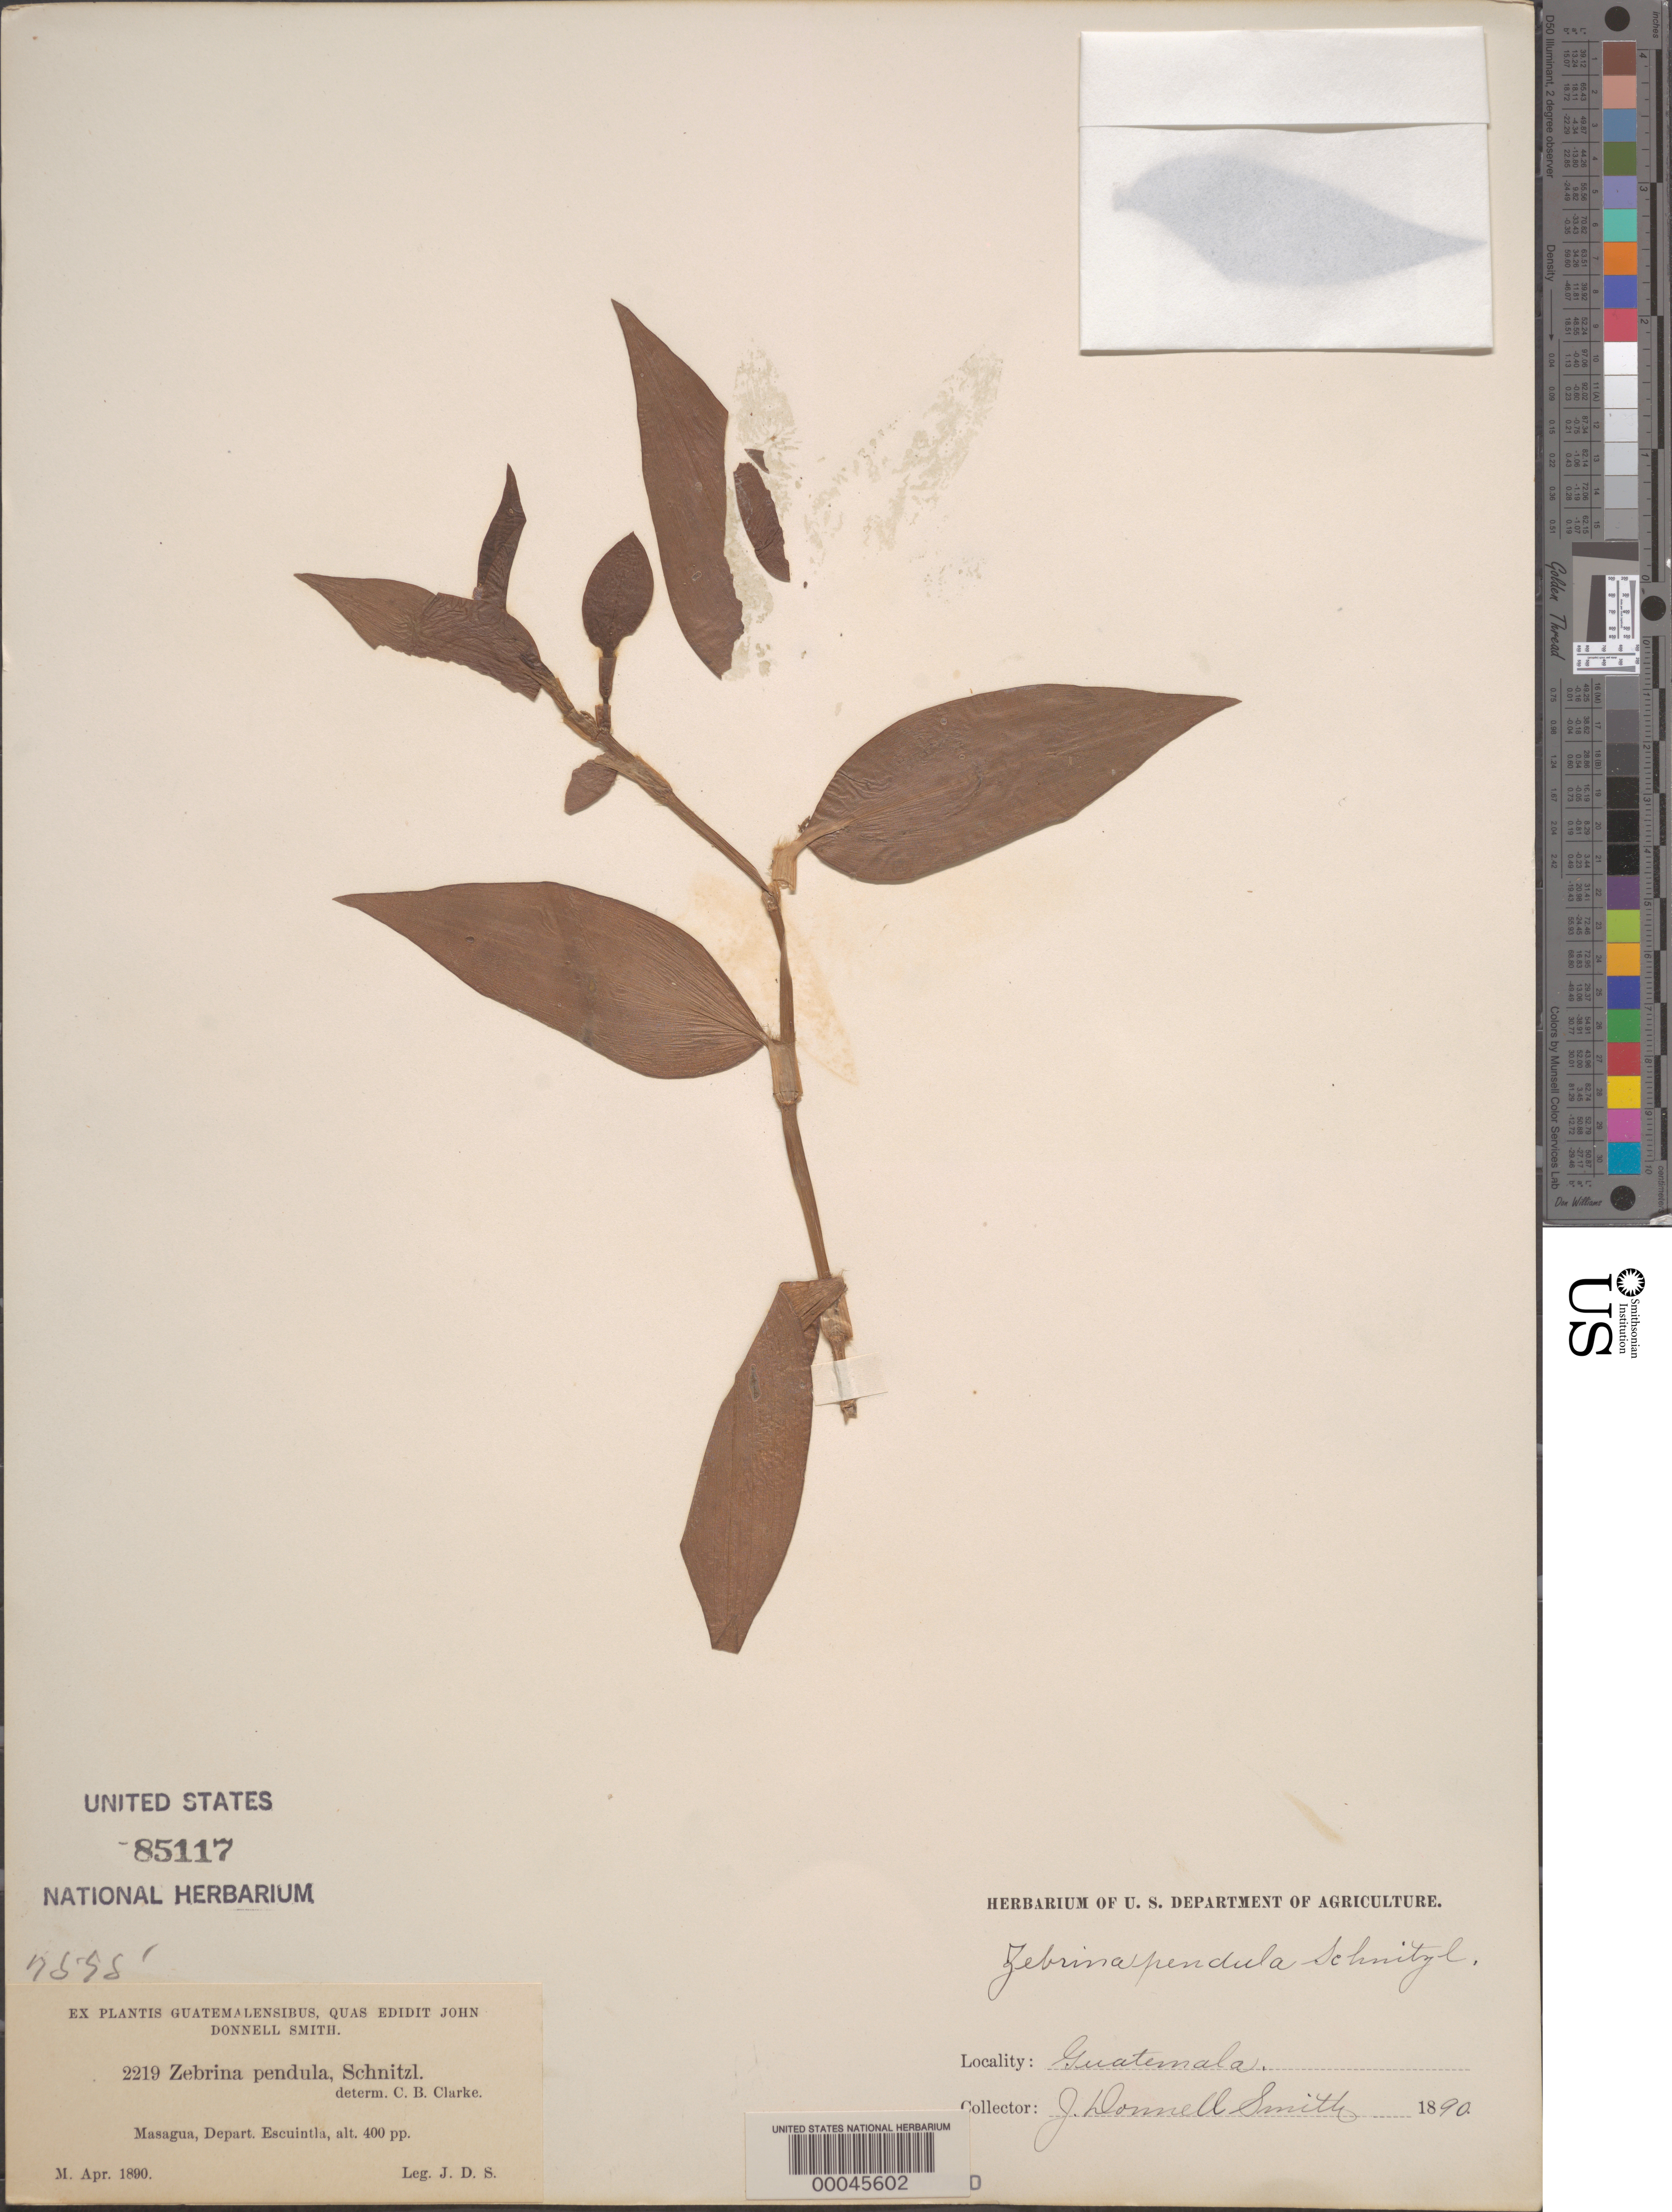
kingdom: Plantae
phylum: Tracheophyta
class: Liliopsida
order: Commelinales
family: Commelinaceae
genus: Tradescantia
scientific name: Tradescantia zebrina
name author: Bosse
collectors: J. Donnell Smith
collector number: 2219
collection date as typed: Apr 1890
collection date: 1890-04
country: Guatemala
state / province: Escuintla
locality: Masagua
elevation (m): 122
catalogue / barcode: US 85117